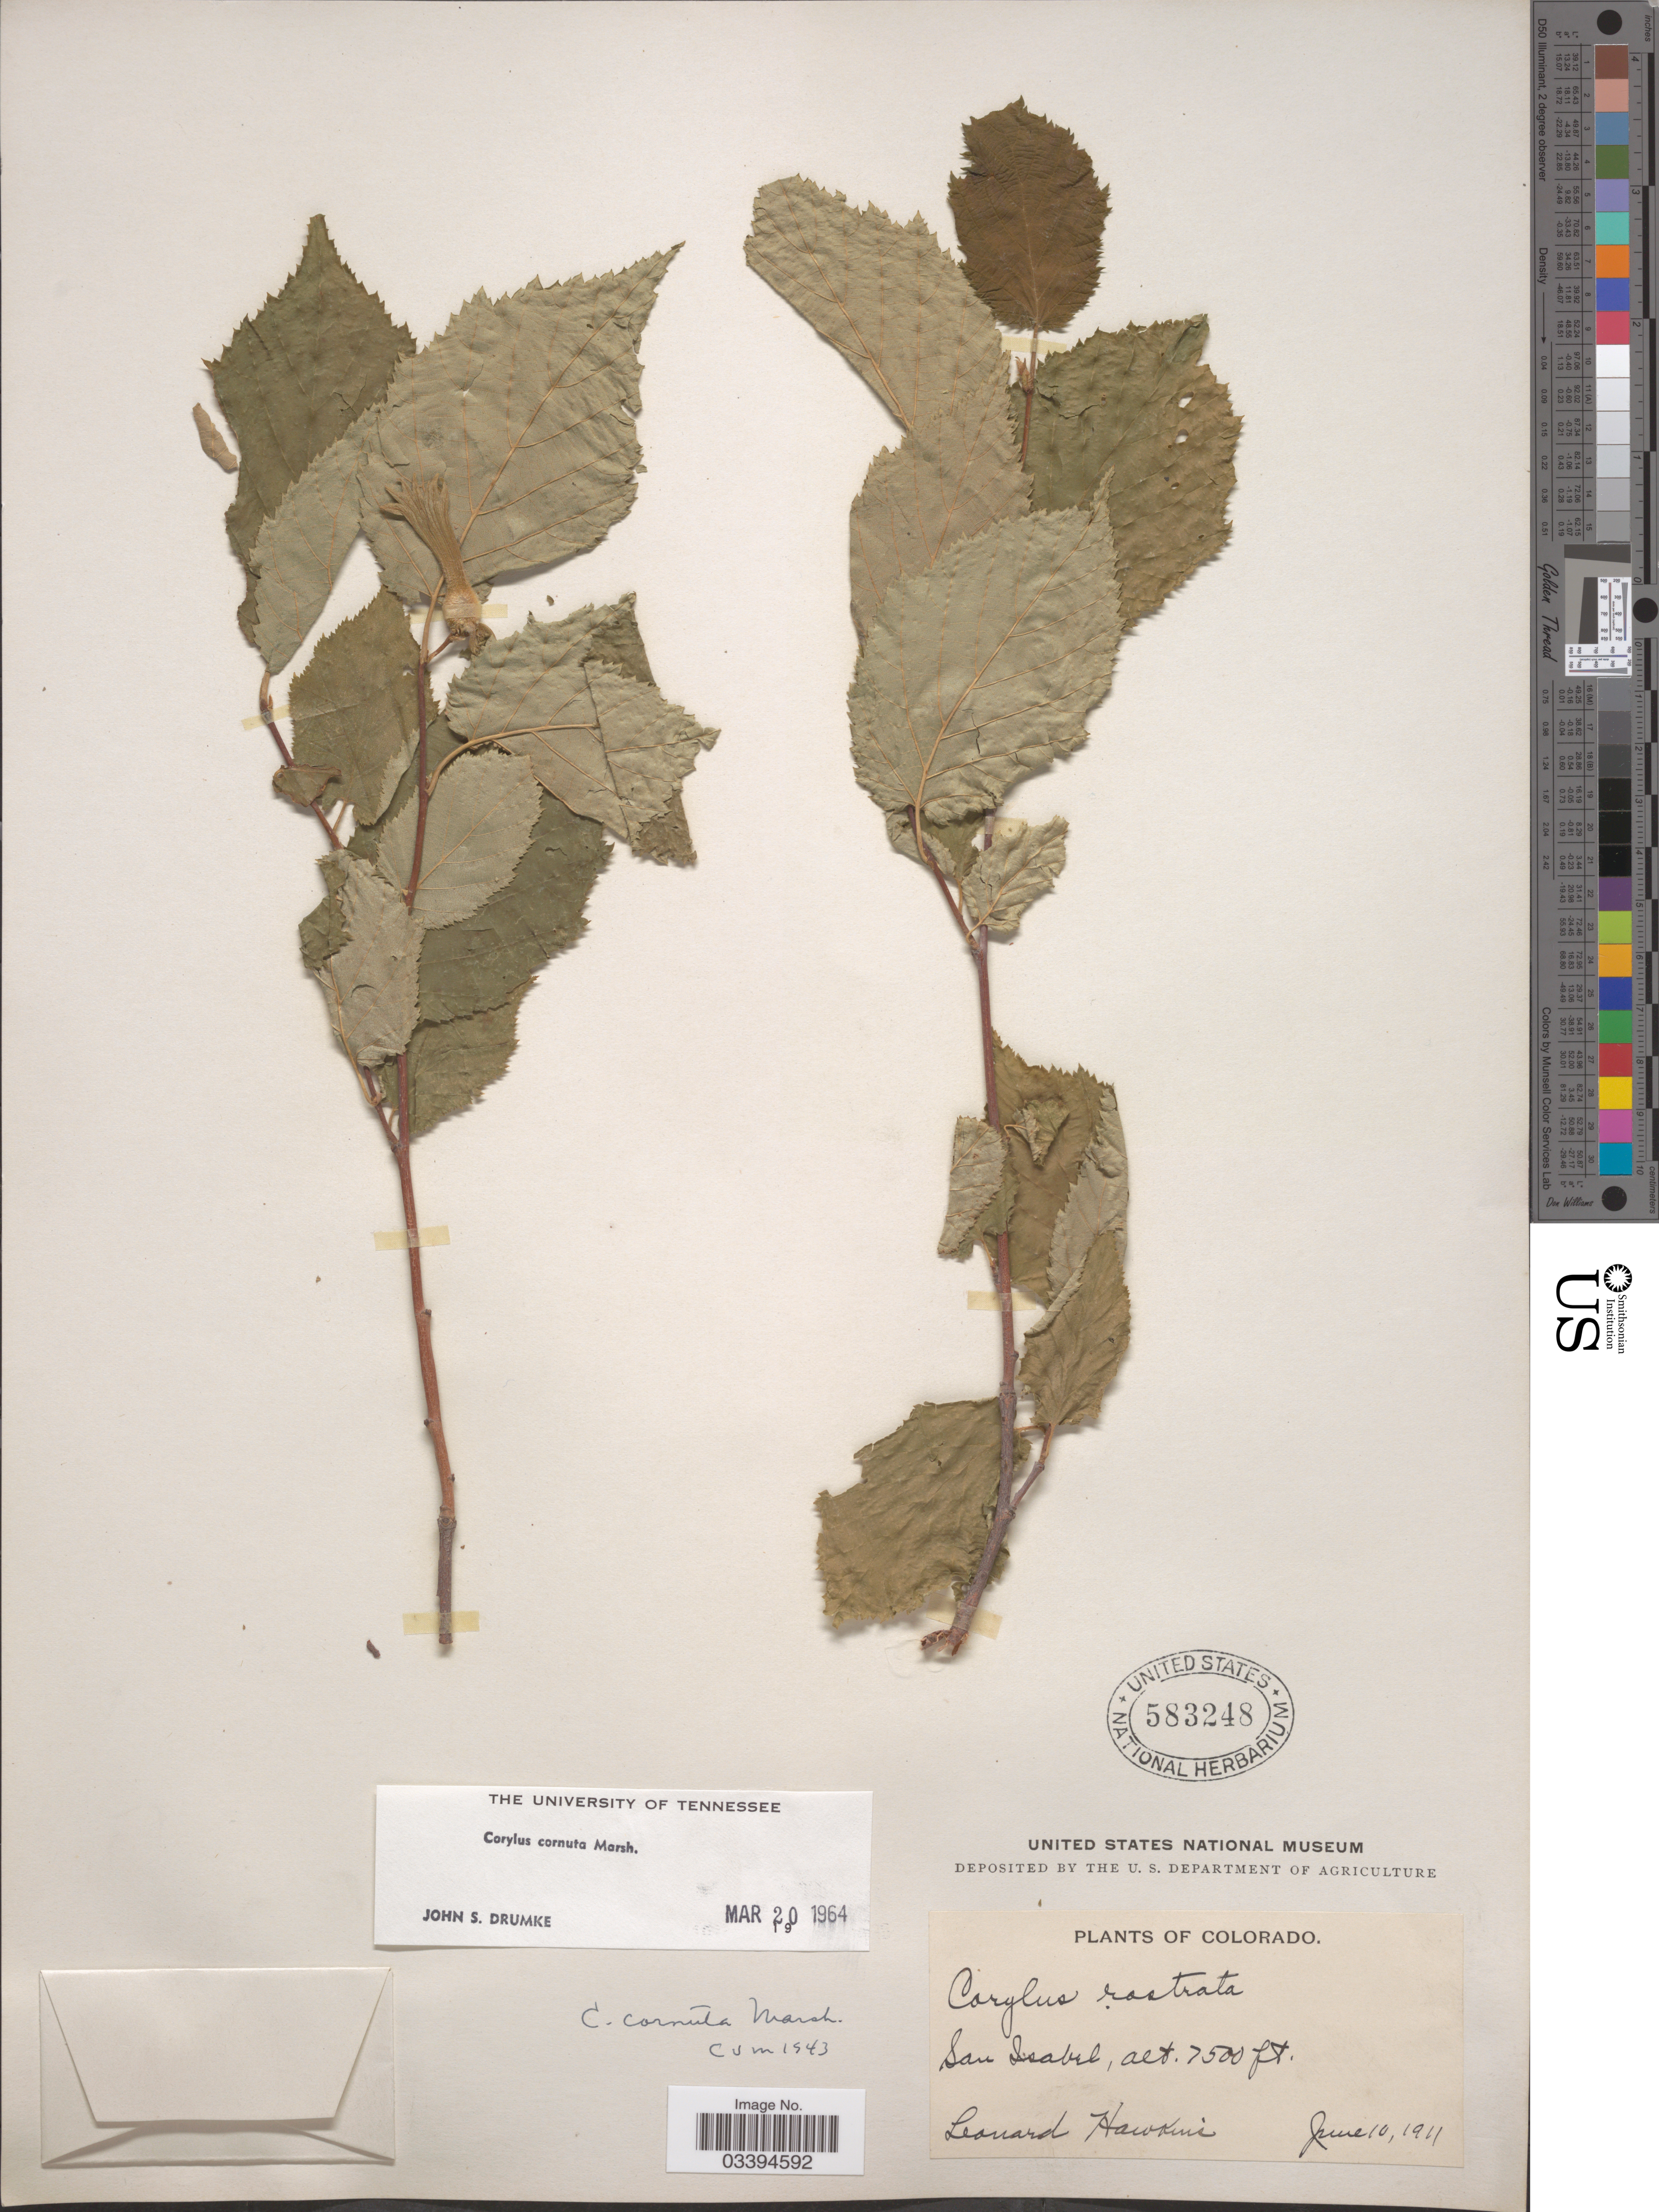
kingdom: Plantae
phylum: Tracheophyta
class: Magnoliopsida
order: Fagales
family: Betulaceae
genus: Corylus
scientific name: Corylus cornuta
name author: Marshall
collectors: L. Hawkins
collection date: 1911-06-10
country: United States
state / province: Colorado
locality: San Isabel.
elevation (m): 2286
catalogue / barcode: US 583248